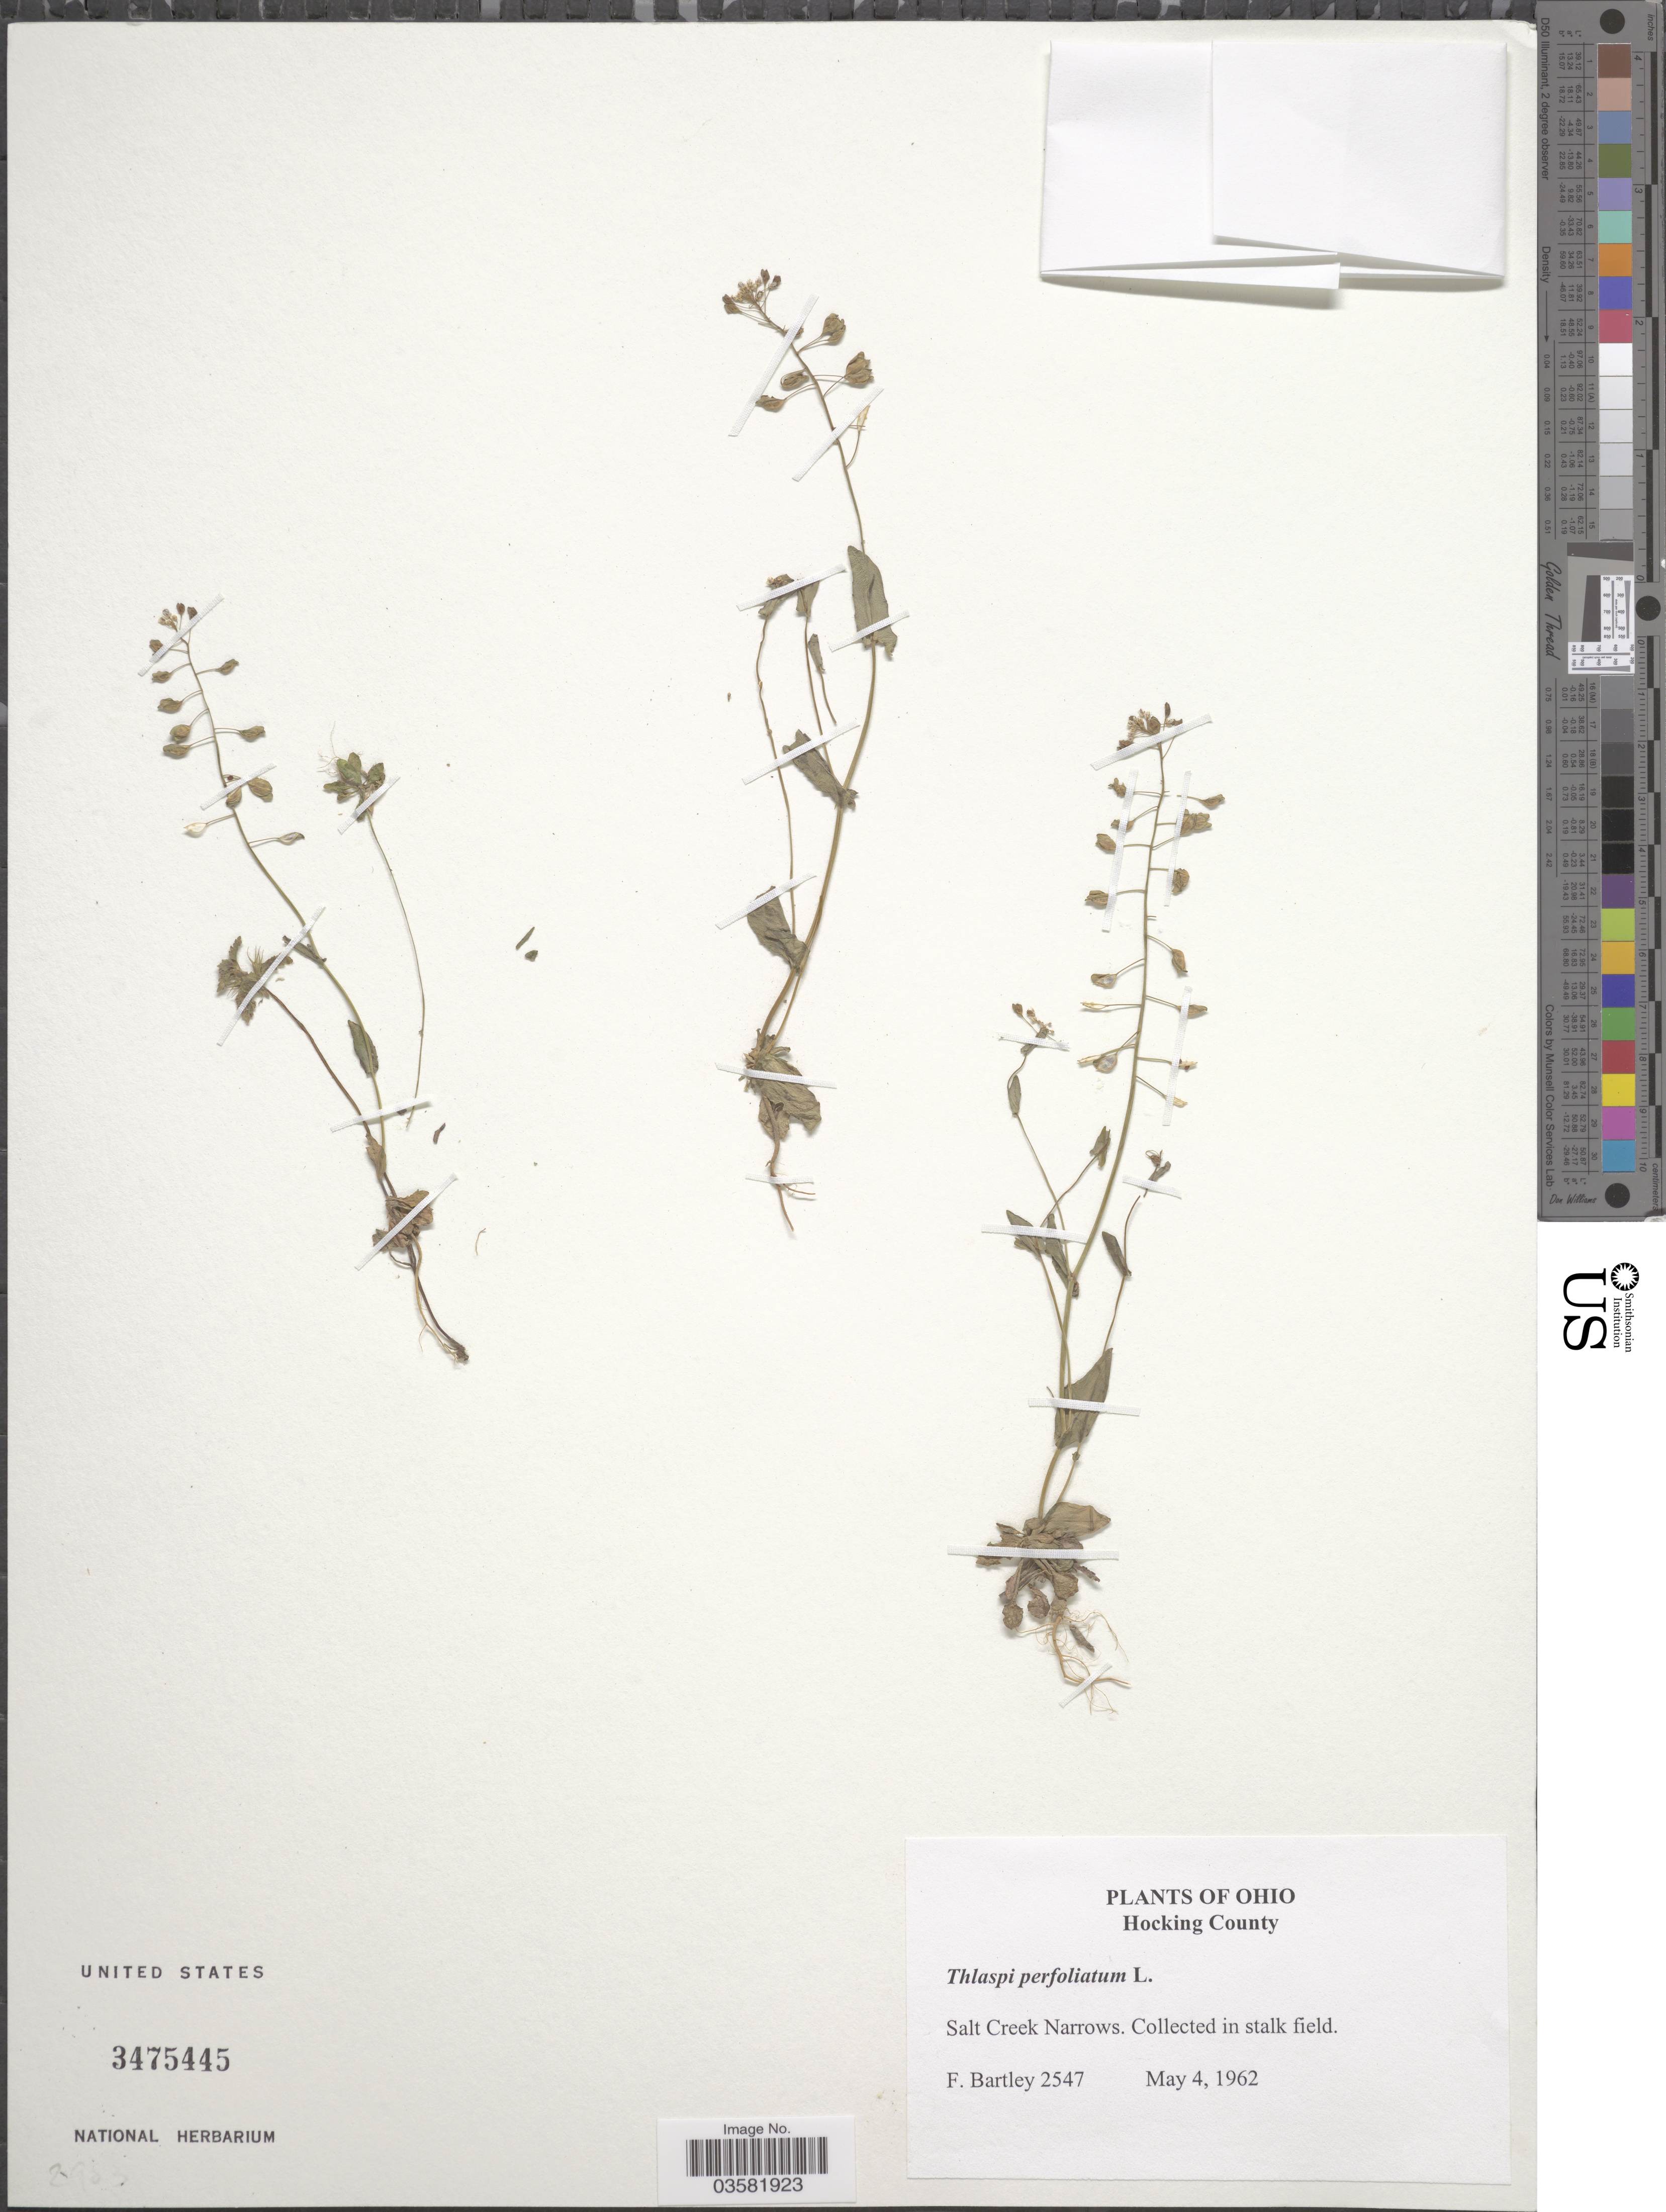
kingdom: Plantae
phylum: Tracheophyta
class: Magnoliopsida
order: Brassicales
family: Brassicaceae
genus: Thlaspi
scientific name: Thlaspi perfoliatum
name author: L.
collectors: F. Bartley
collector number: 2547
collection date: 1962-05-04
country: United States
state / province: Ohio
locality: Hocking County. Salt Creek Narrows.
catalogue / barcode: US 3475445